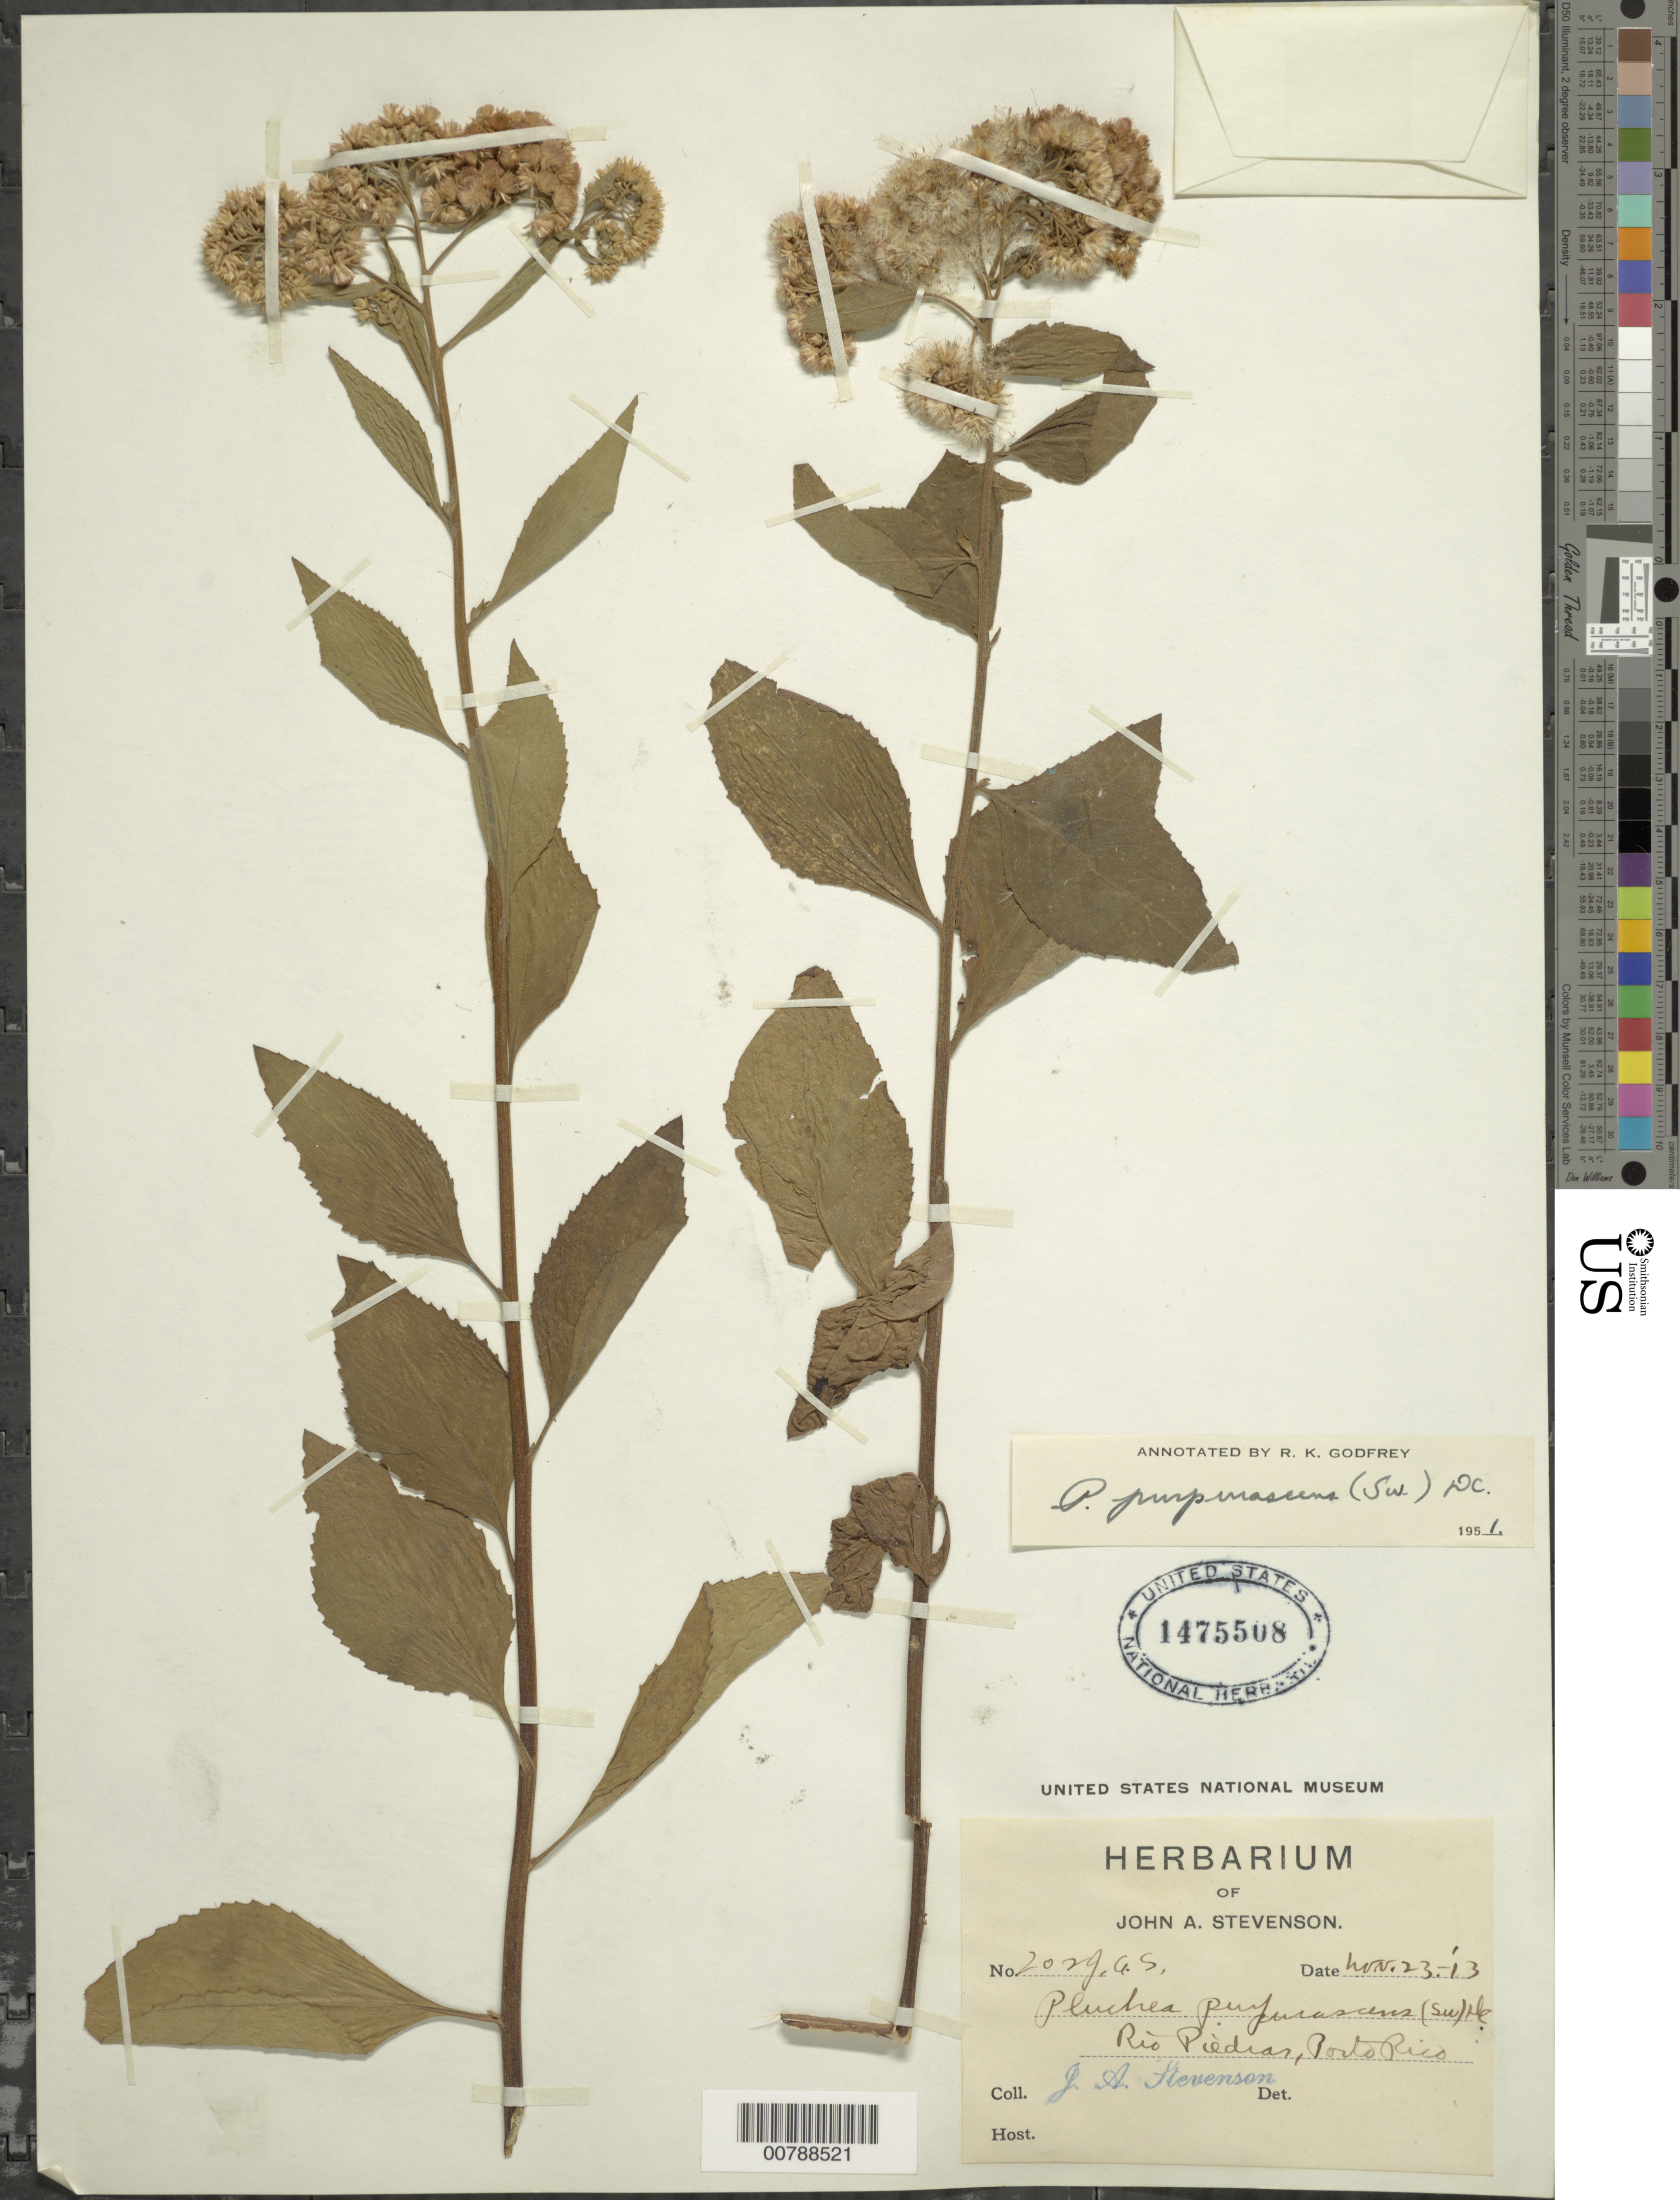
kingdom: Plantae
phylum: Tracheophyta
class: Magnoliopsida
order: Asterales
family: Asteraceae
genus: Pluchea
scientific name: Pluchea odorata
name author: (L.) Cass.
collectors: J. Stevenson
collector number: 202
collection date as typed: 23 Nov 1913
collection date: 1913-11-23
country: Puerto Rico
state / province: San Juan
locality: Río Piedras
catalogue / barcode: US 1475508